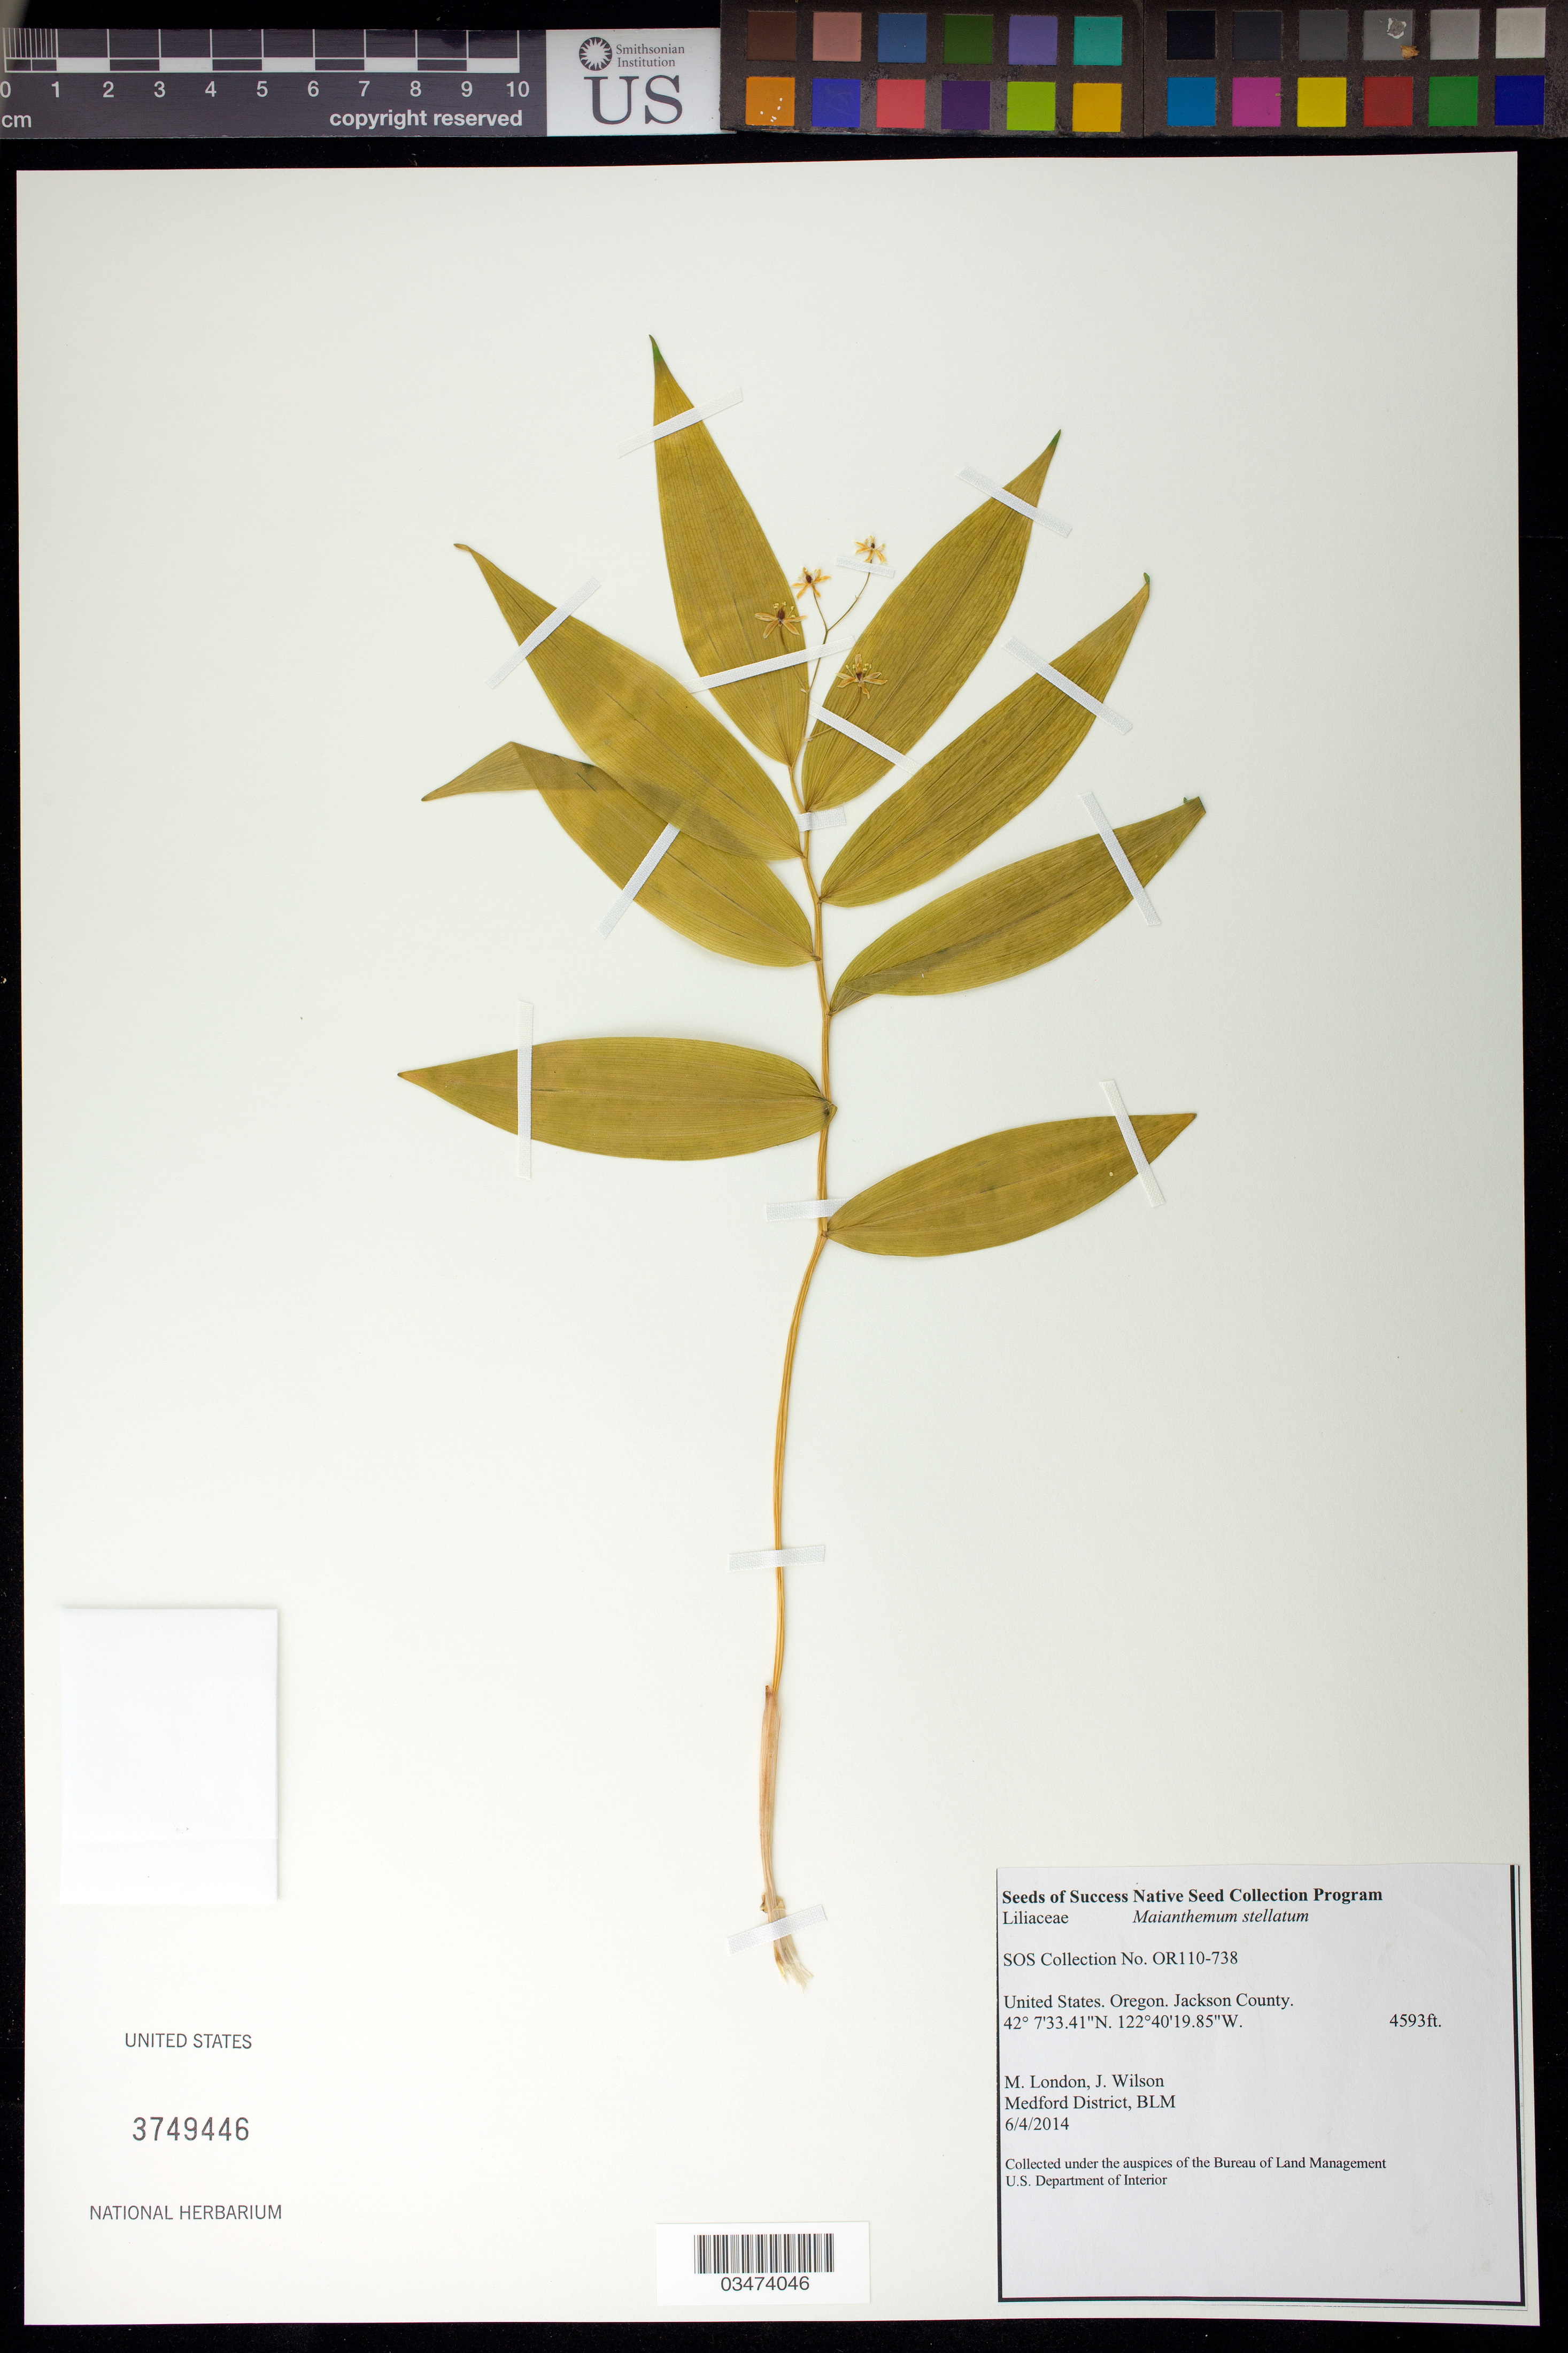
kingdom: Plantae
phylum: Tracheophyta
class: Liliopsida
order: Asparagales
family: Asparagaceae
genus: Maianthemum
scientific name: Maianthemum stellatum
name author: (L.) Link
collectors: M. London & J. Wilson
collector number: OR110-738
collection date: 2014-06-04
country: United States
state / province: Oregon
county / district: Jackson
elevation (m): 1400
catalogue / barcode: US 3749446